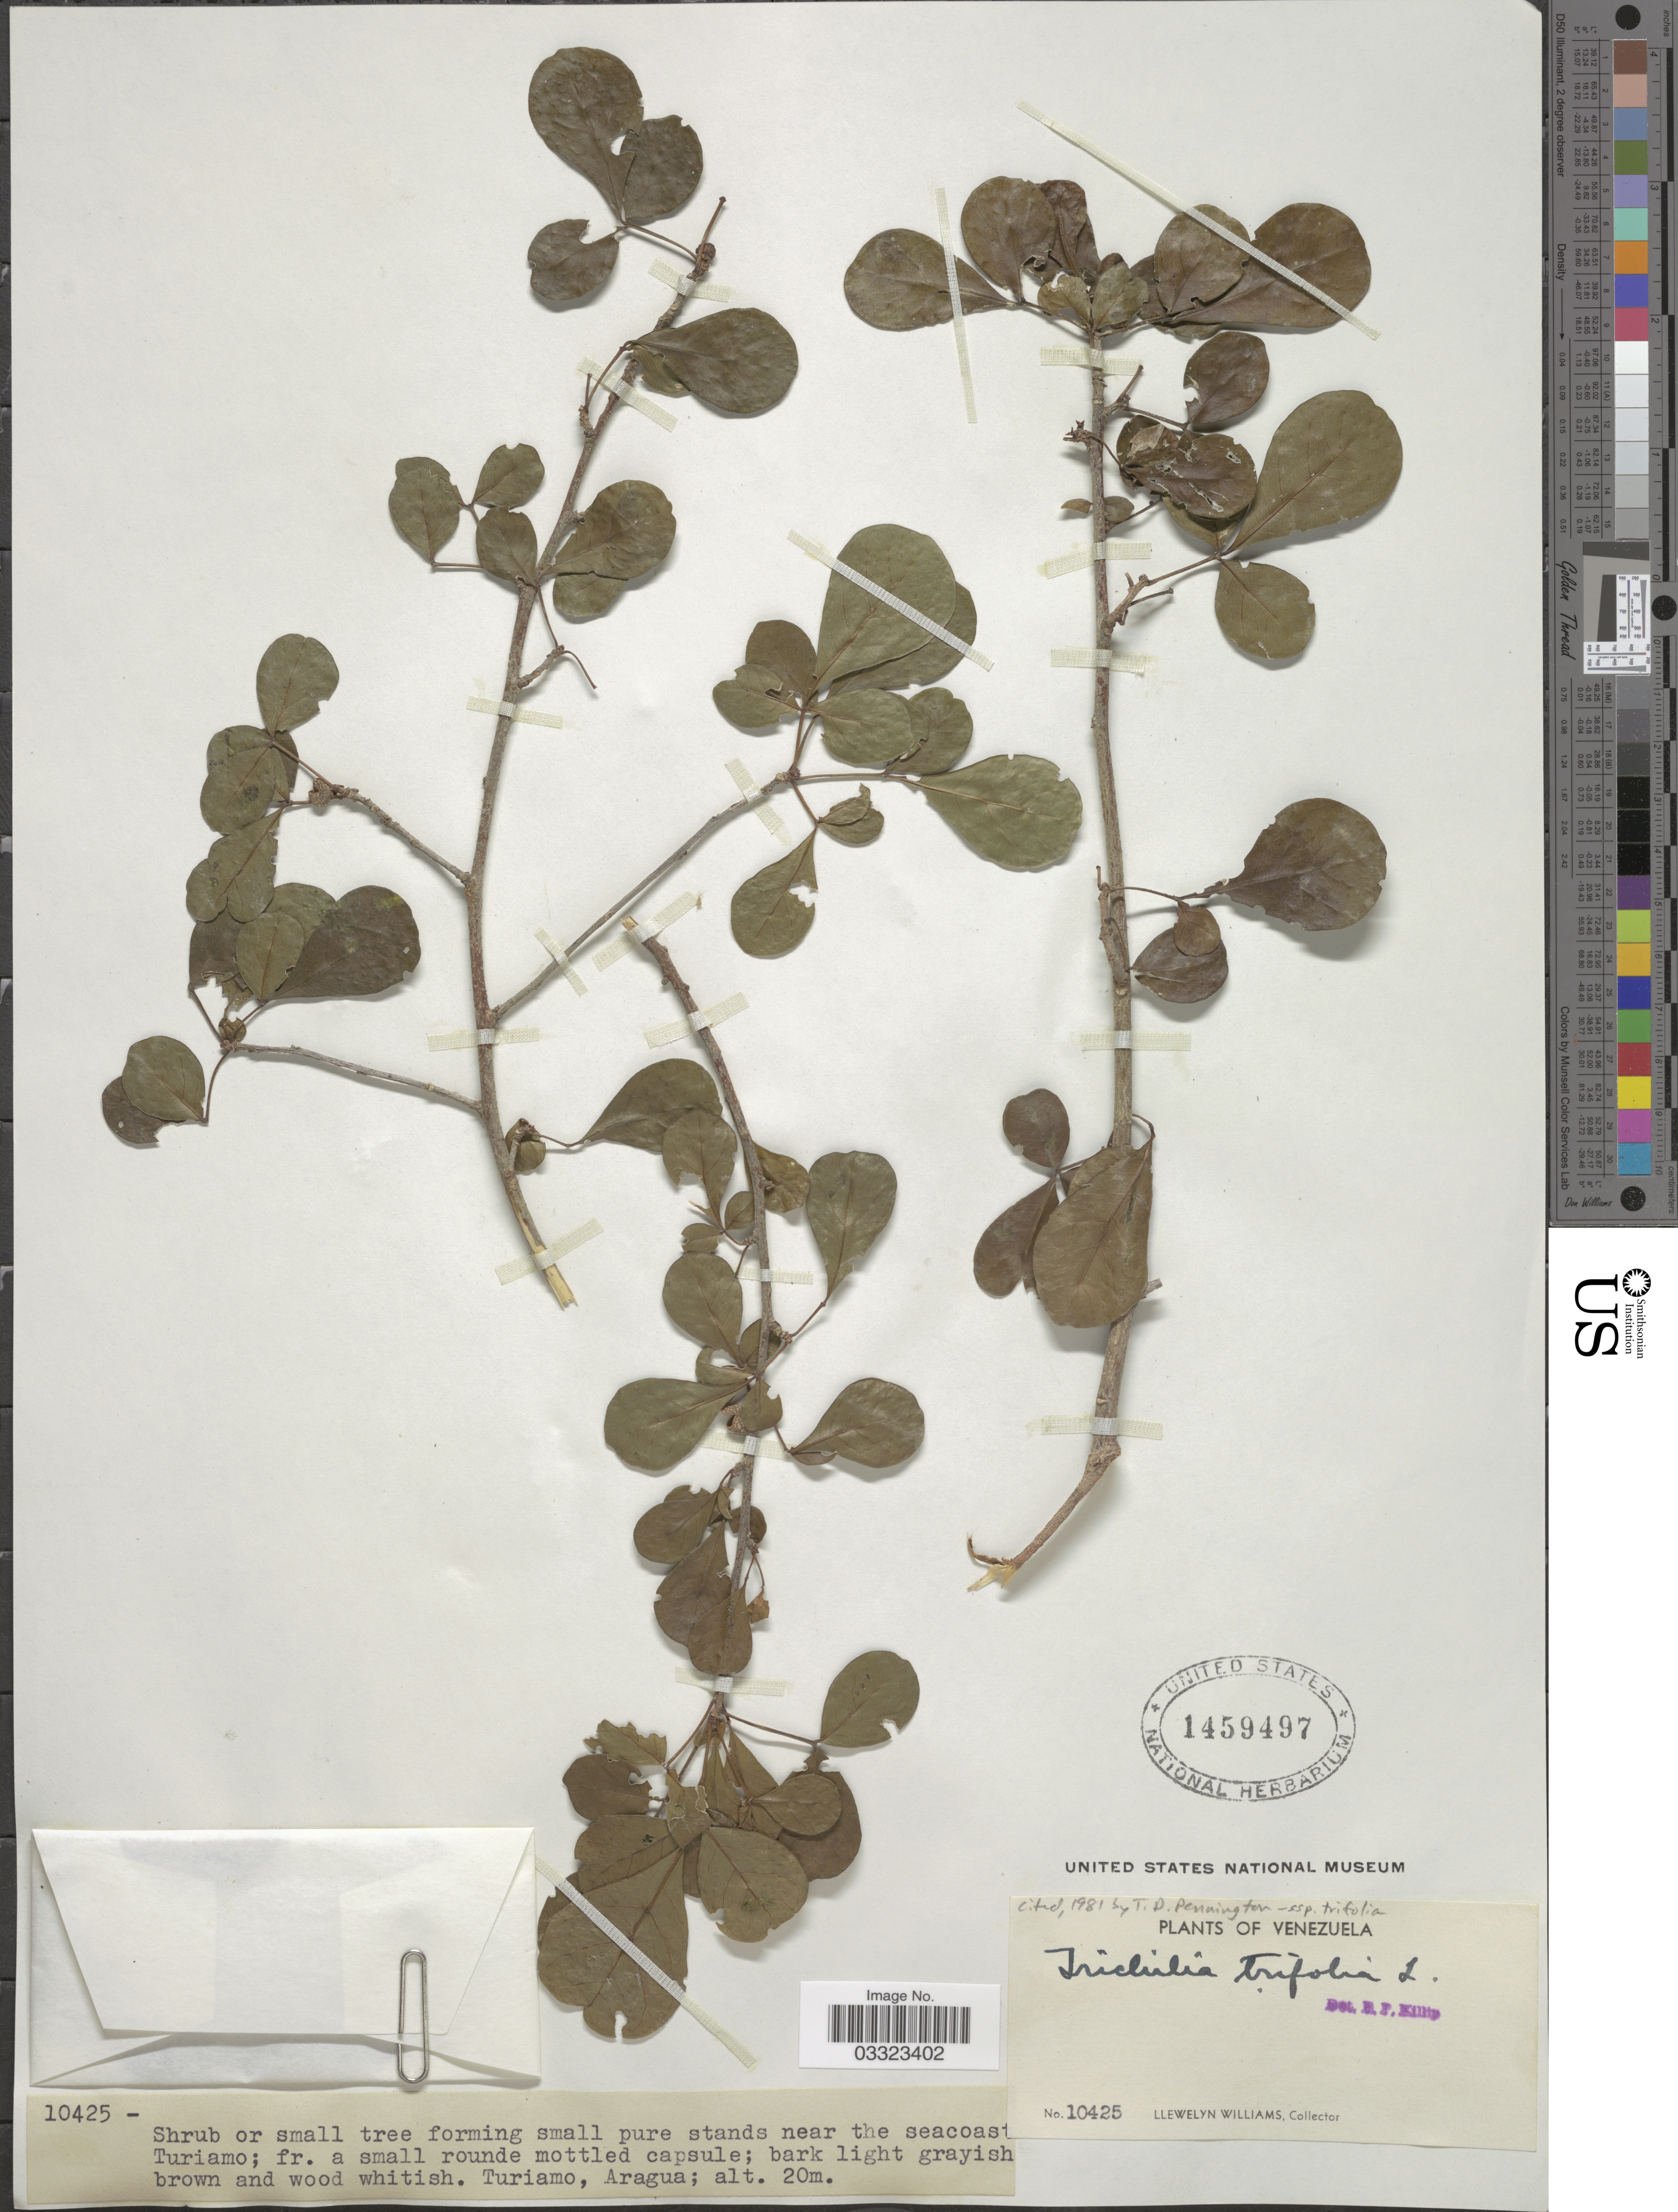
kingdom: Plantae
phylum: Tracheophyta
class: Magnoliopsida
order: Sapindales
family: Meliaceae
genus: Trichilia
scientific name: Trichilia trifolia subsp. trifolia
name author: L.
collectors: Ll. Williams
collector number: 10425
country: Venezuela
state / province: Aragua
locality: Turiamo.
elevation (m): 20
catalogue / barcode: US 1459497